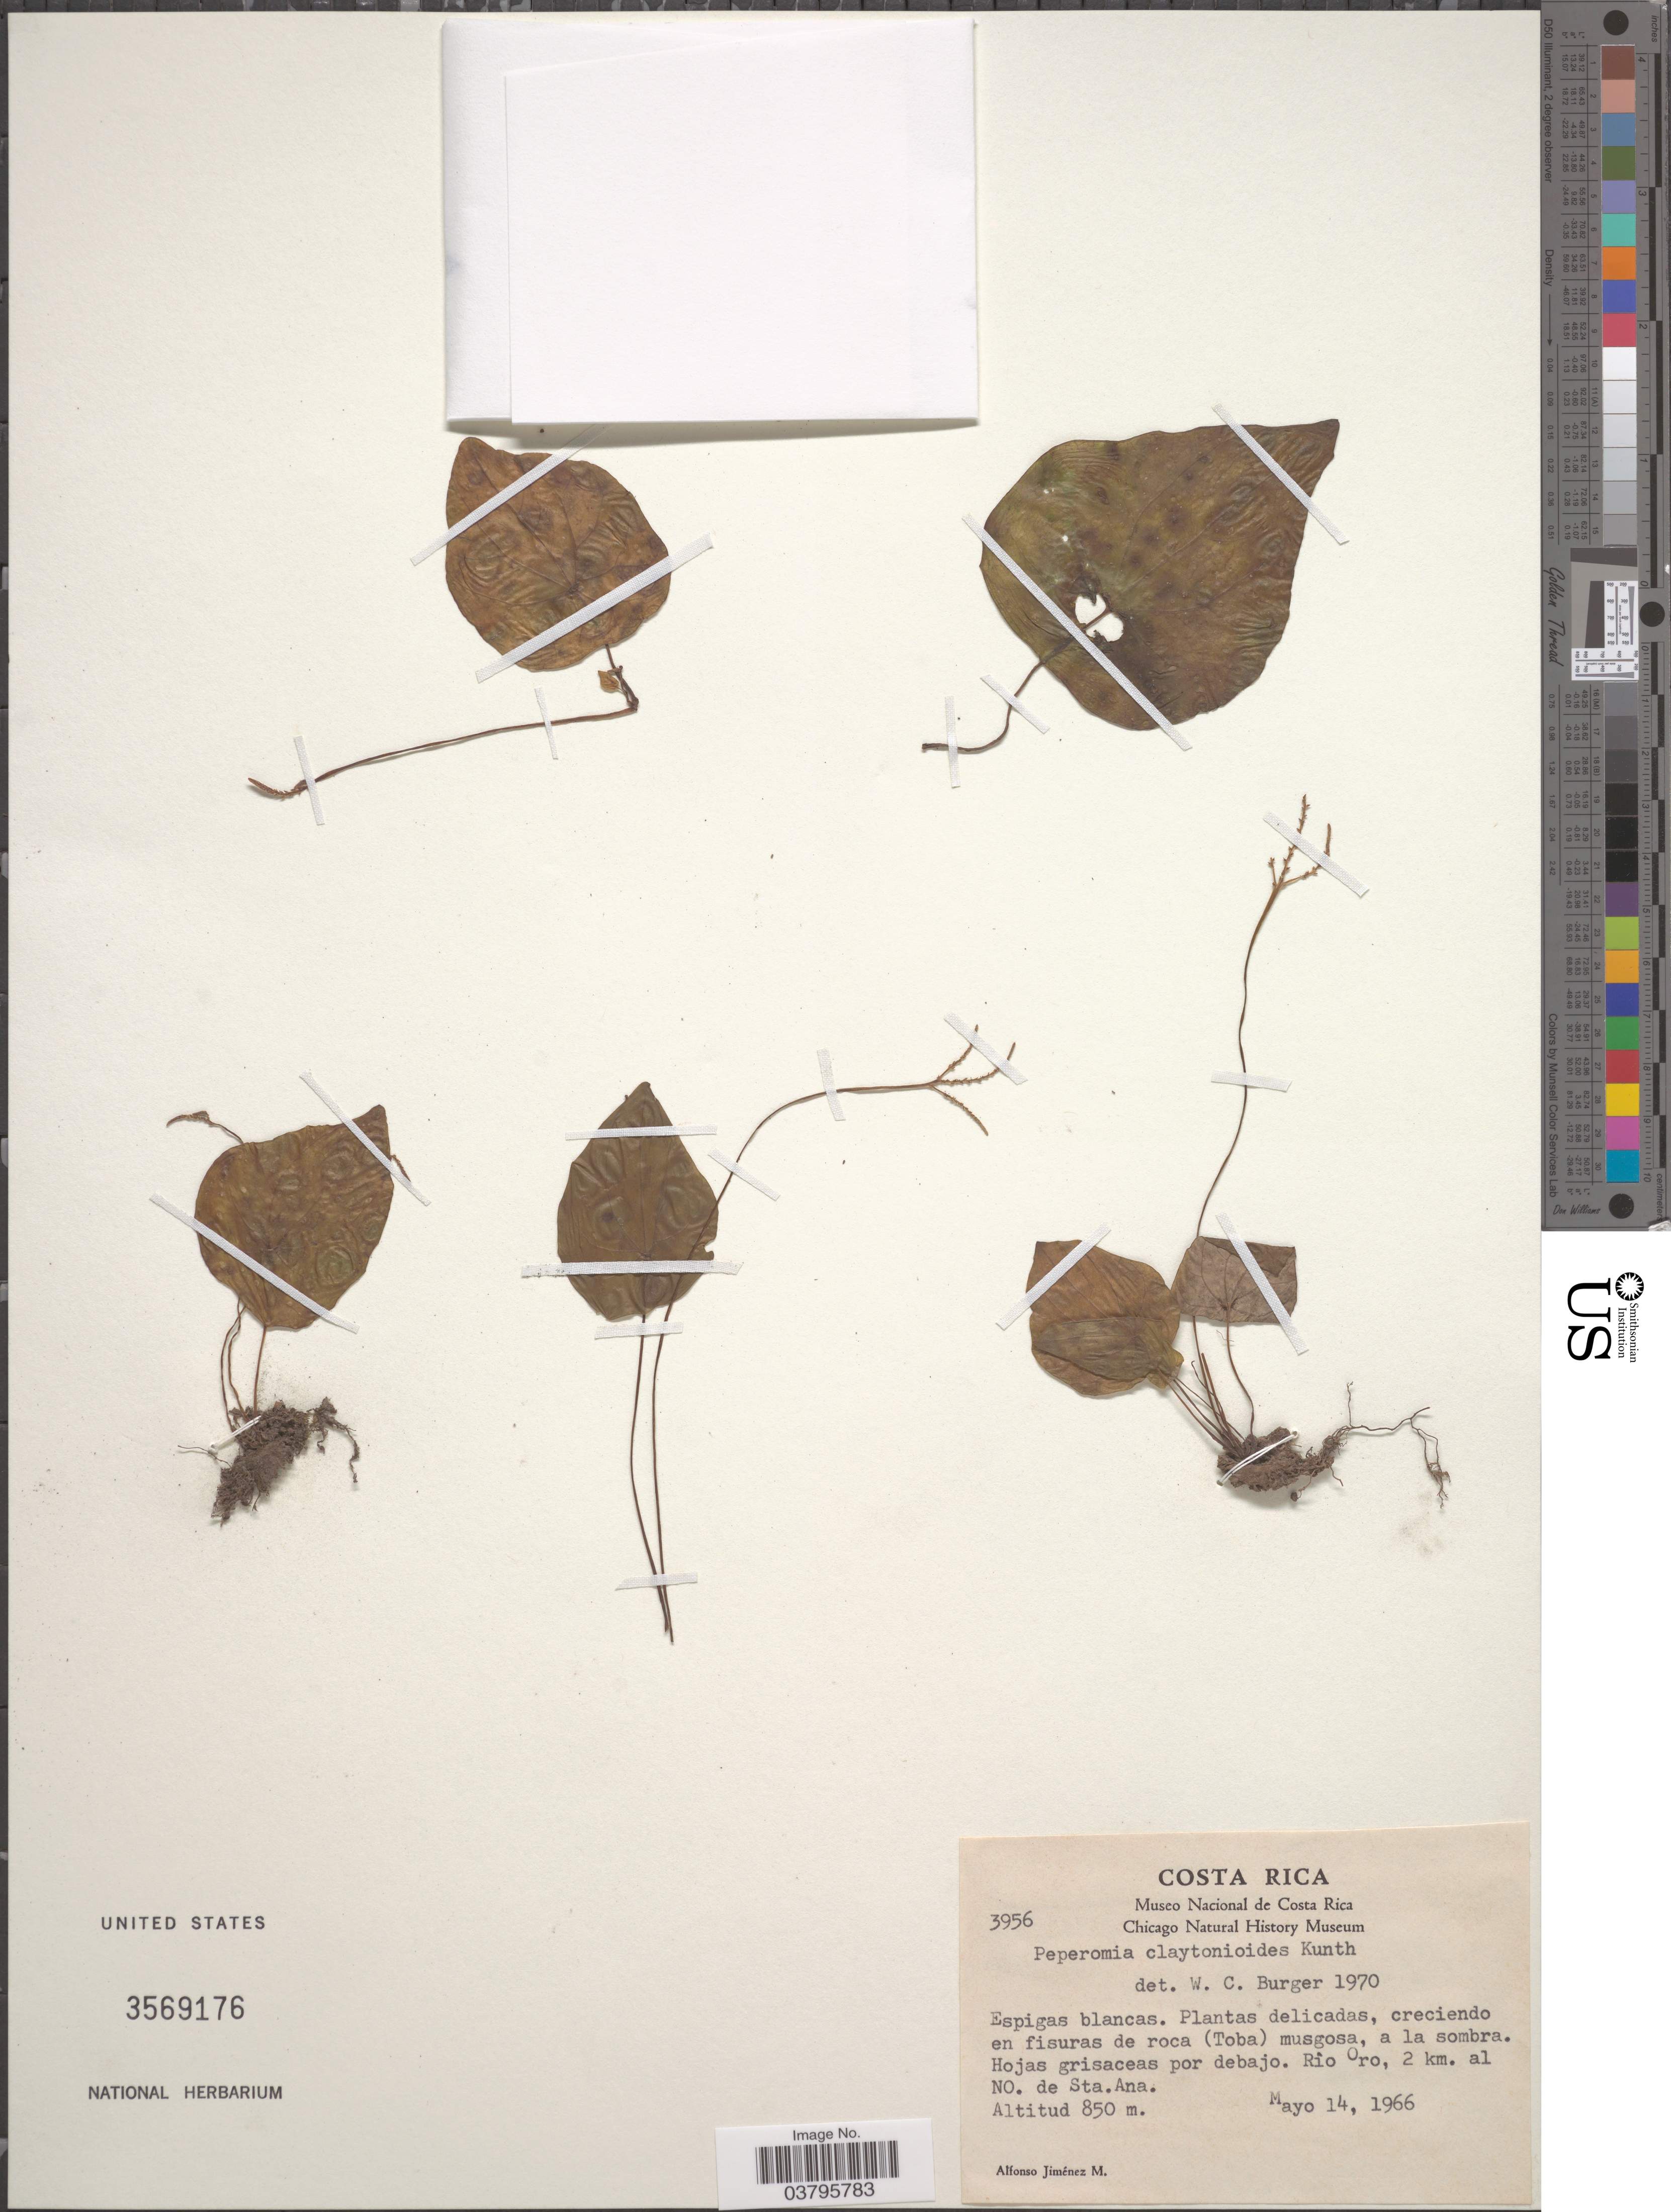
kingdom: Plantae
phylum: Tracheophyta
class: Magnoliopsida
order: Piperales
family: Piperaceae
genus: Peperomia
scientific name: Peperomia claytonioides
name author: Kunth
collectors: A. Jimenez M.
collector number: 3956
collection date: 1966-05-14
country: Costa Rica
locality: Río Oro, 2 km. al NO. de Sta.Ana.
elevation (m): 850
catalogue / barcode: US 3569176